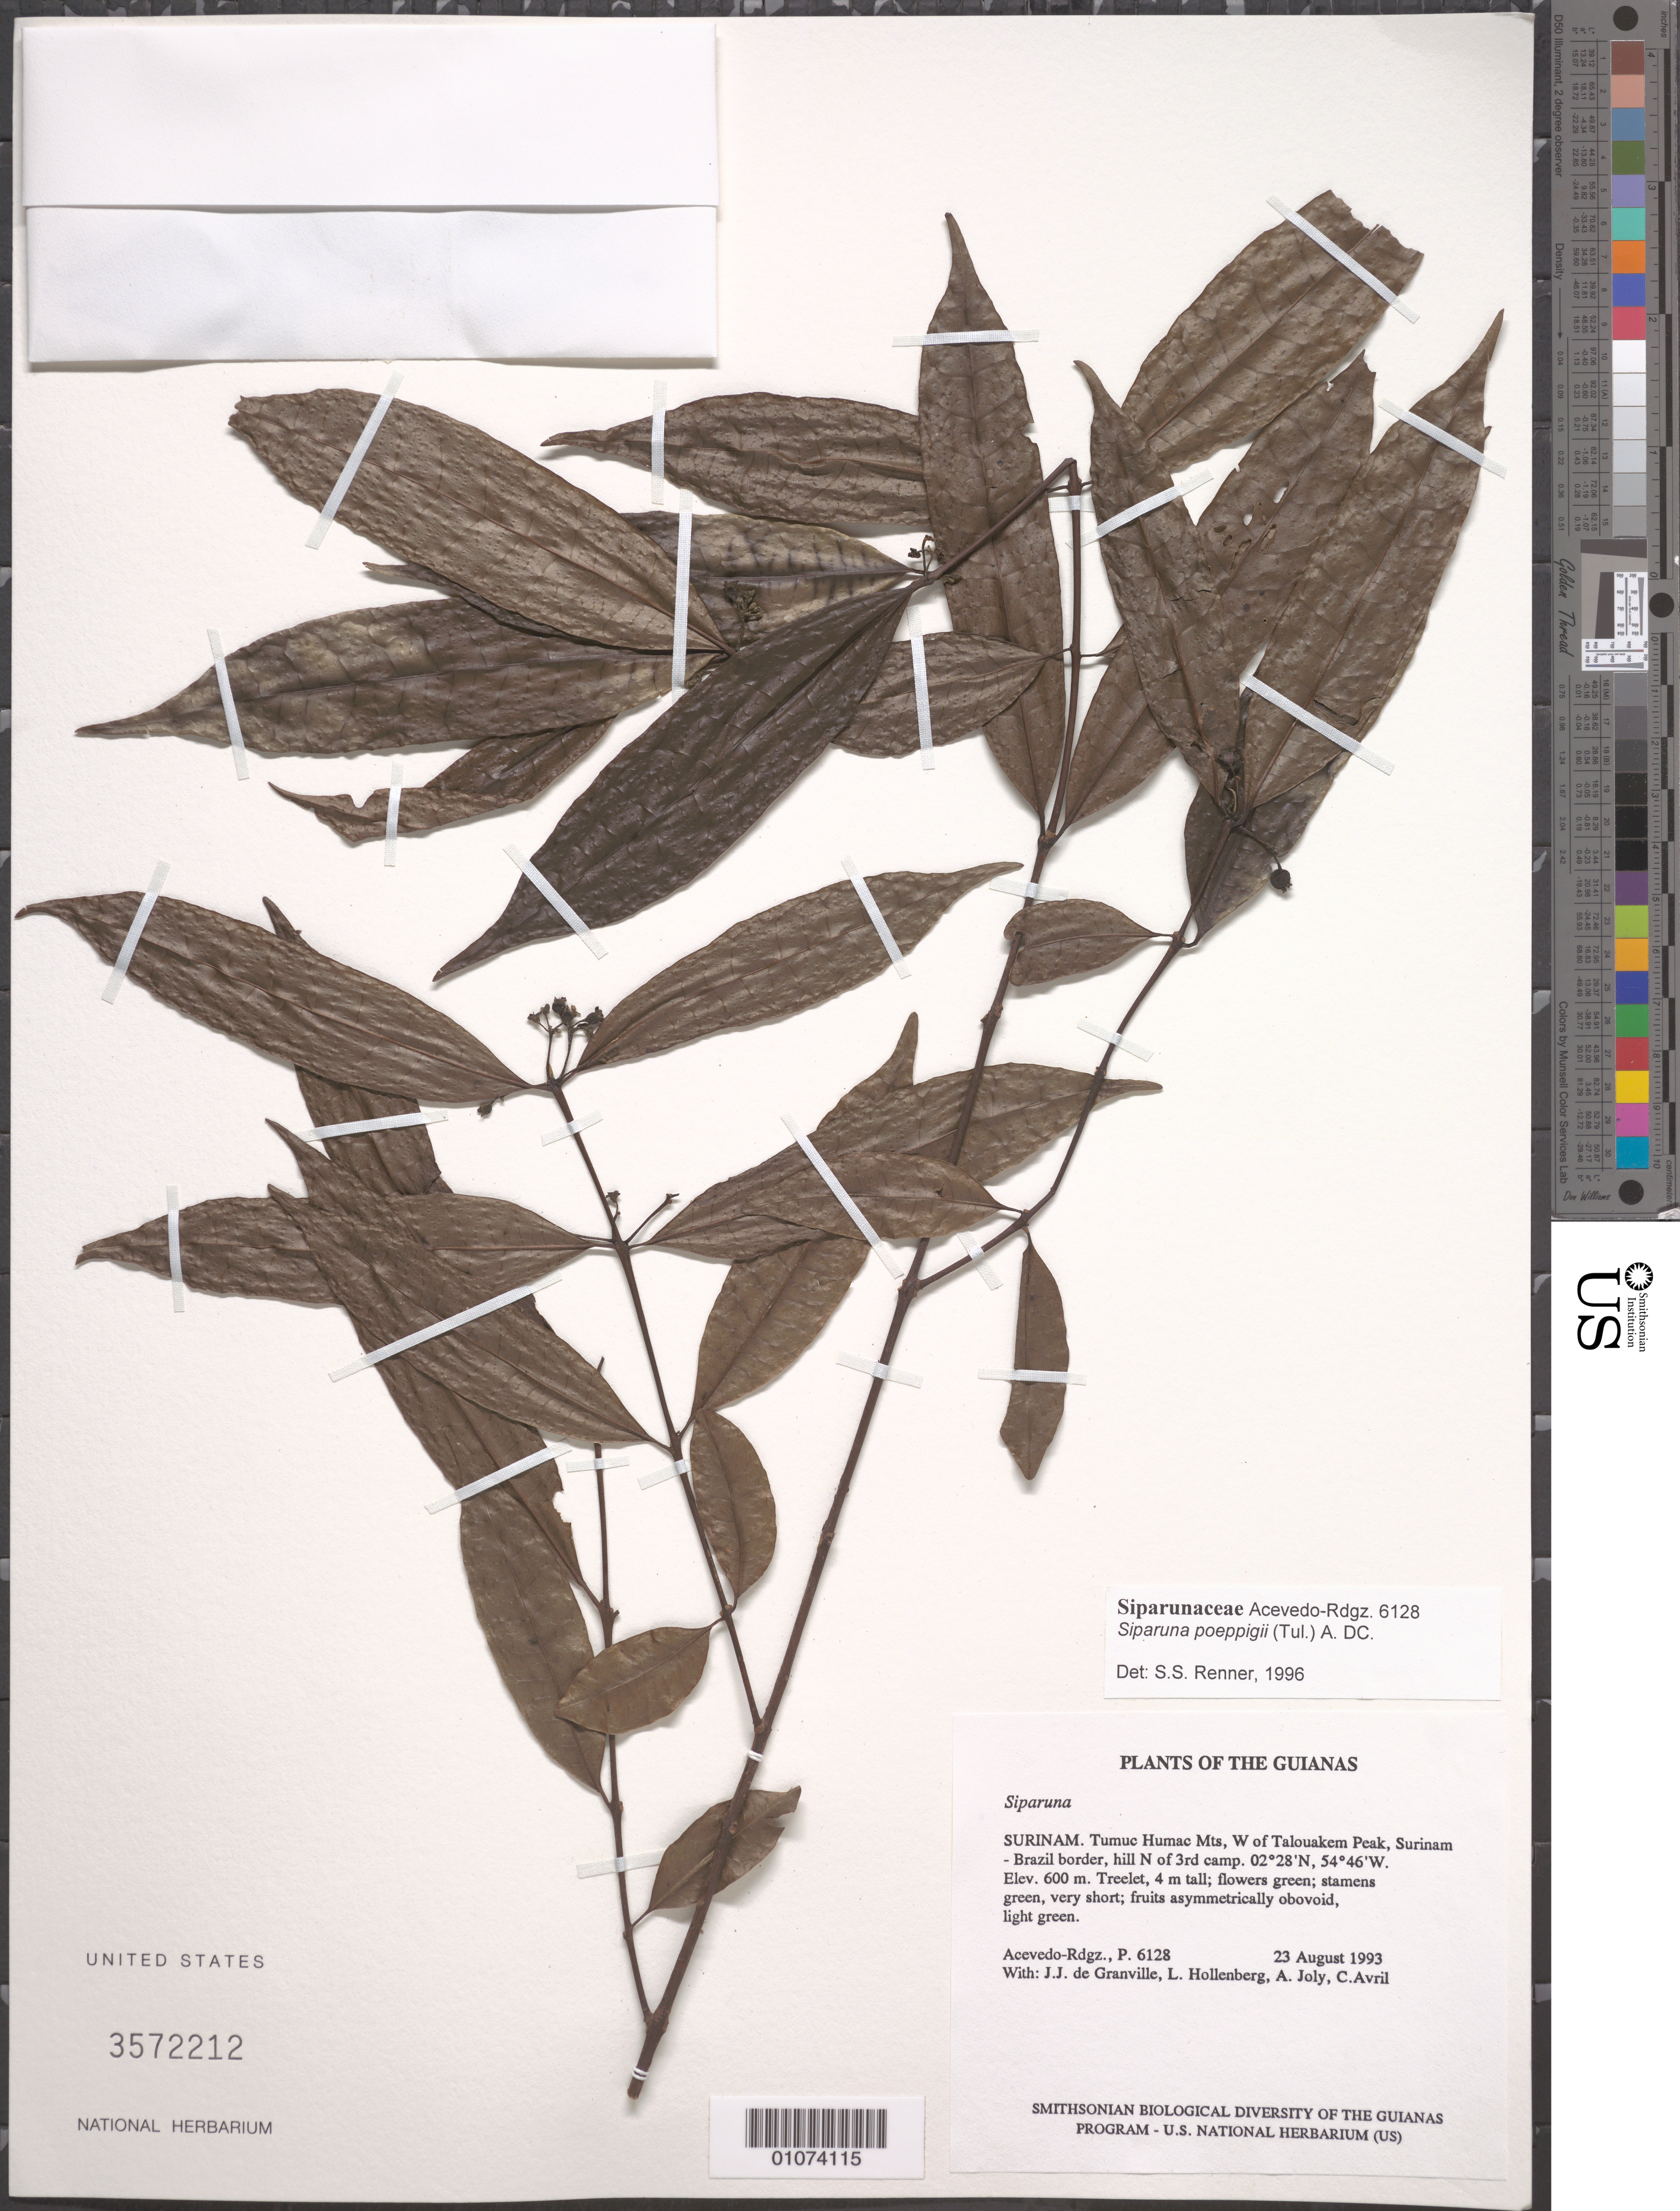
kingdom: Plantae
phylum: Tracheophyta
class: Magnoliopsida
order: Laurales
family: Siparunaceae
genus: Siparuna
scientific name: Siparuna poeppigii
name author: (Tul.) A. DC.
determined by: Renner, S. S.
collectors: P. Acevedo-Rodr.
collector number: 6128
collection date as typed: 23 Aug 1993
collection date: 1993-08-23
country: Suriname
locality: Tumuc Humac Mts, W of Talouakem Peak, Surinam - Brazil border, hill N of 3rd camp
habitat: Hillside.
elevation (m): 600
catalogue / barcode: US 3572212